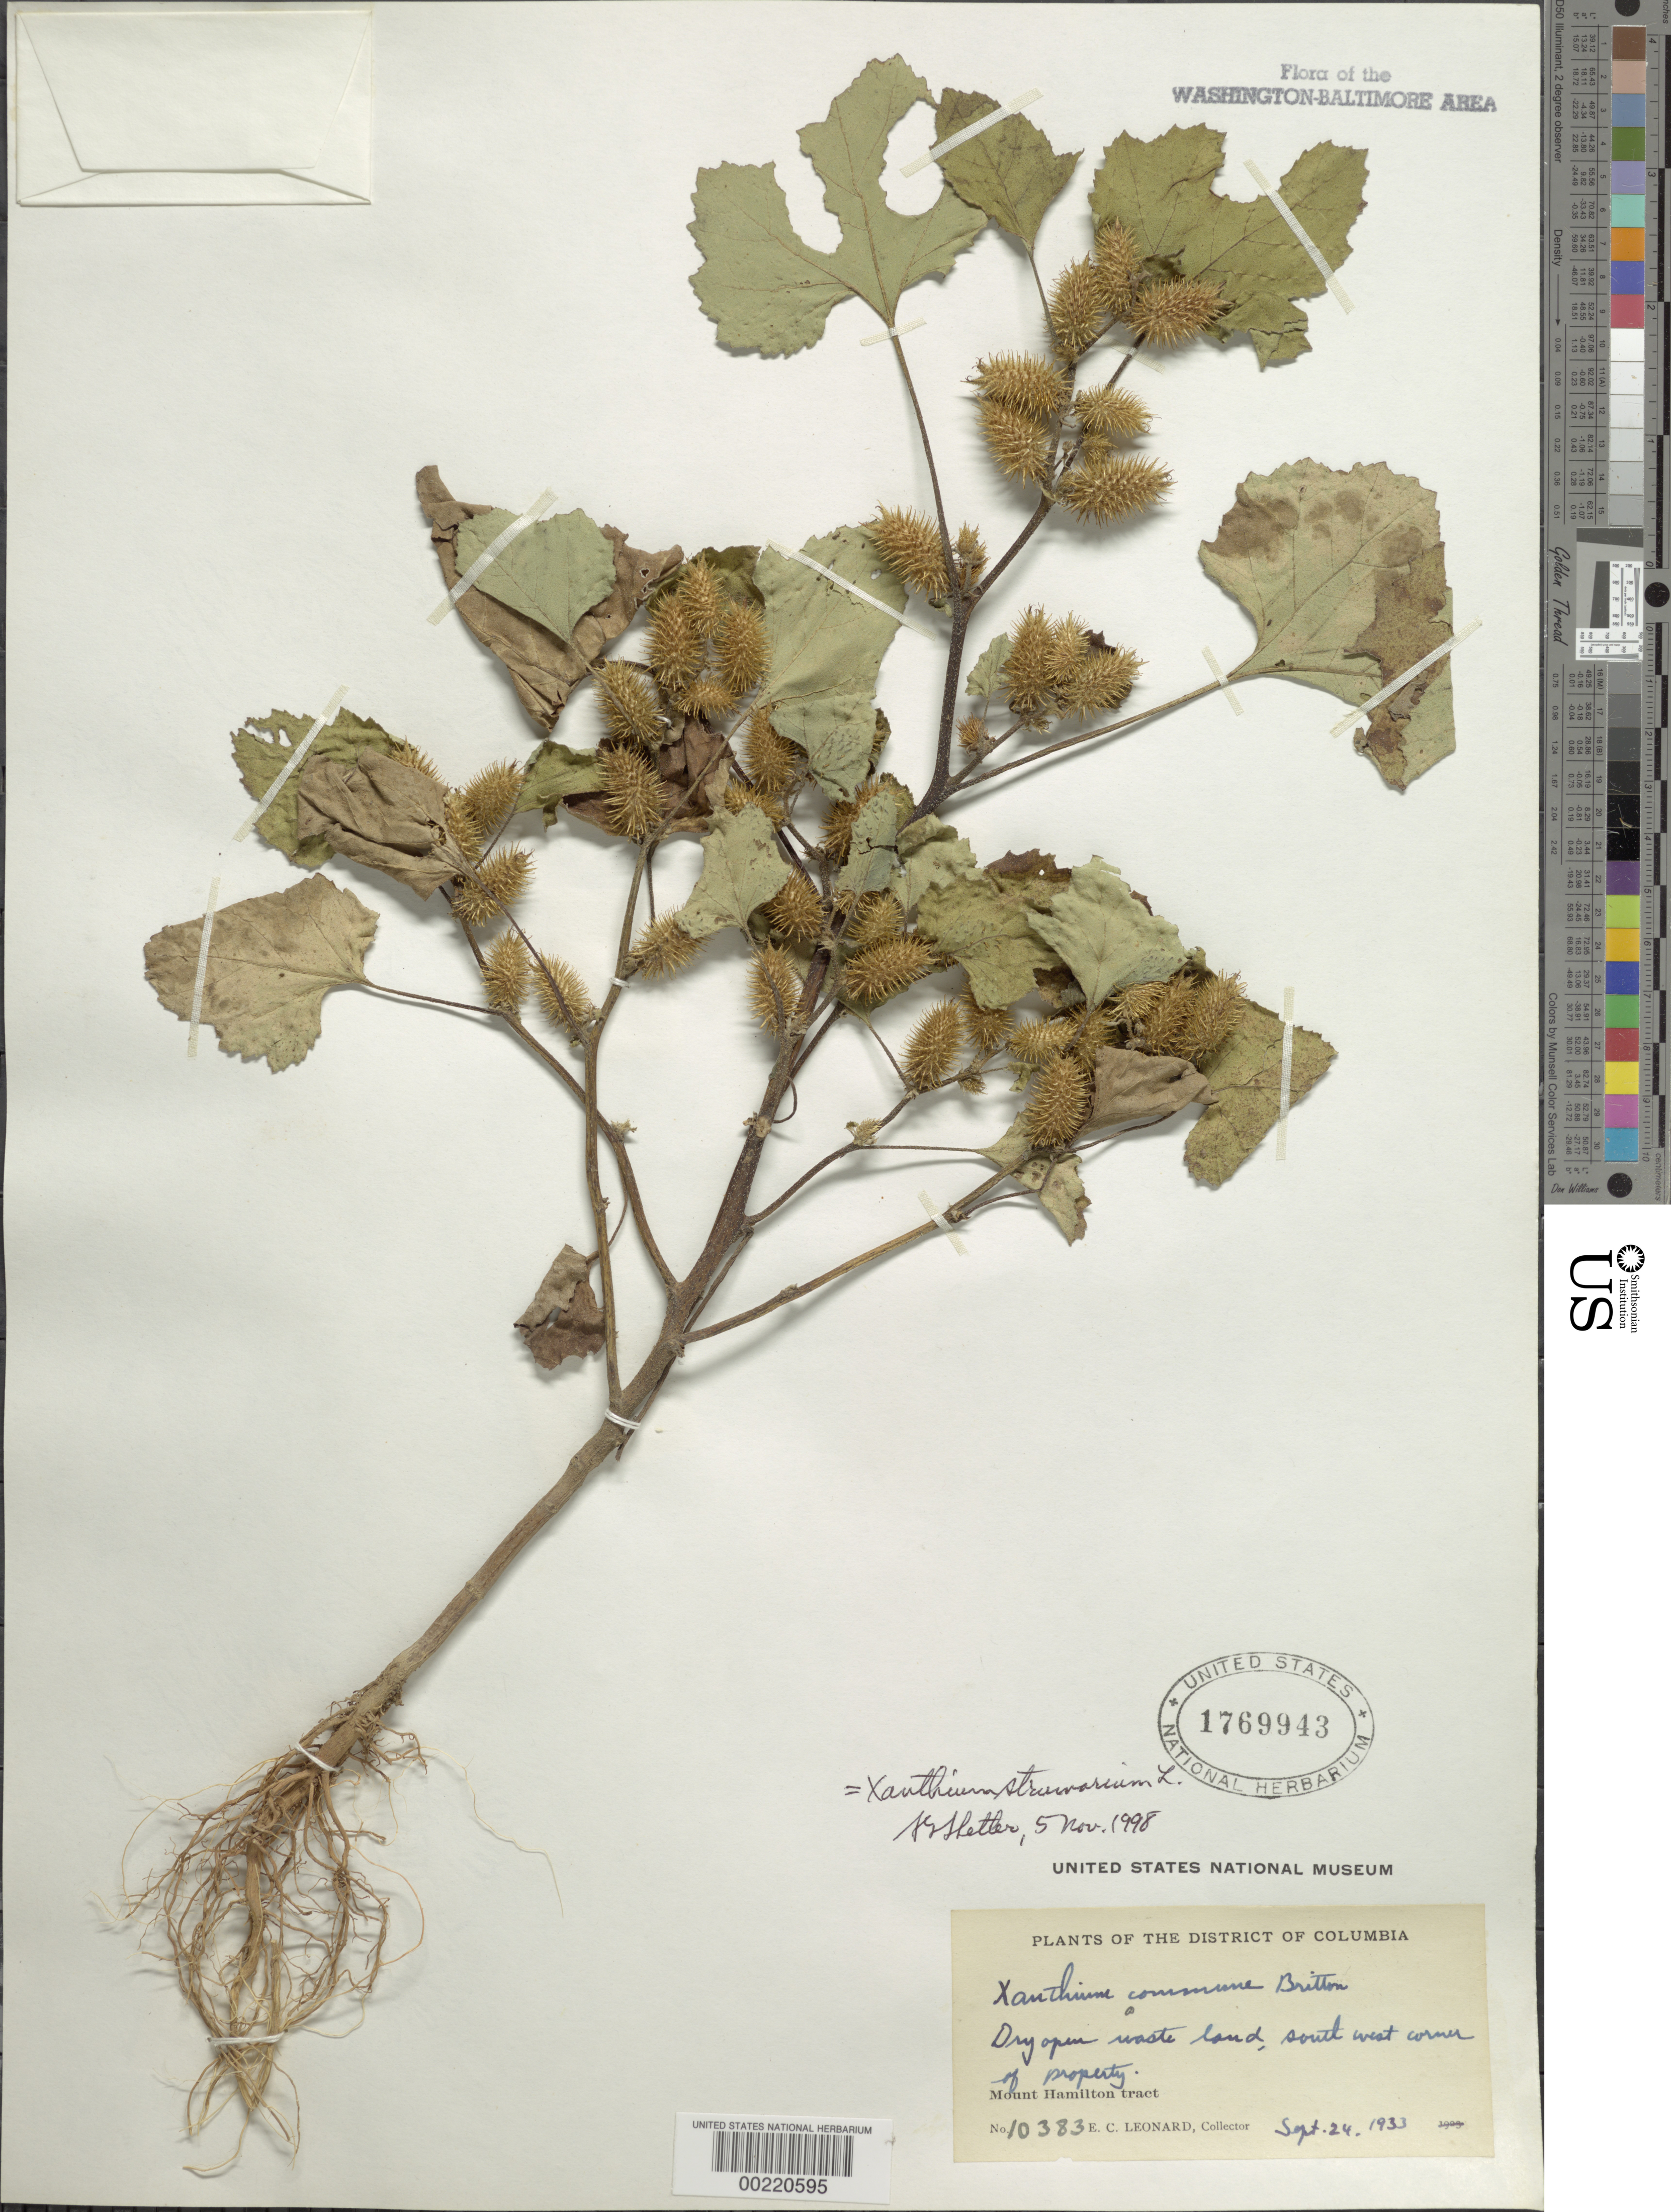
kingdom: Plantae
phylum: Tracheophyta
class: Magnoliopsida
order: Asterales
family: Asteraceae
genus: Xanthium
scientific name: Xanthium strumarium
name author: L.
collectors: E. C. Leonard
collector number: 10383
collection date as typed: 24 Sep 1933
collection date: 1933-09-24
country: United States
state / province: District of Columbia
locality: SW corner of Mount Hamilton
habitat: Dry open waste land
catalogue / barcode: US 1769943